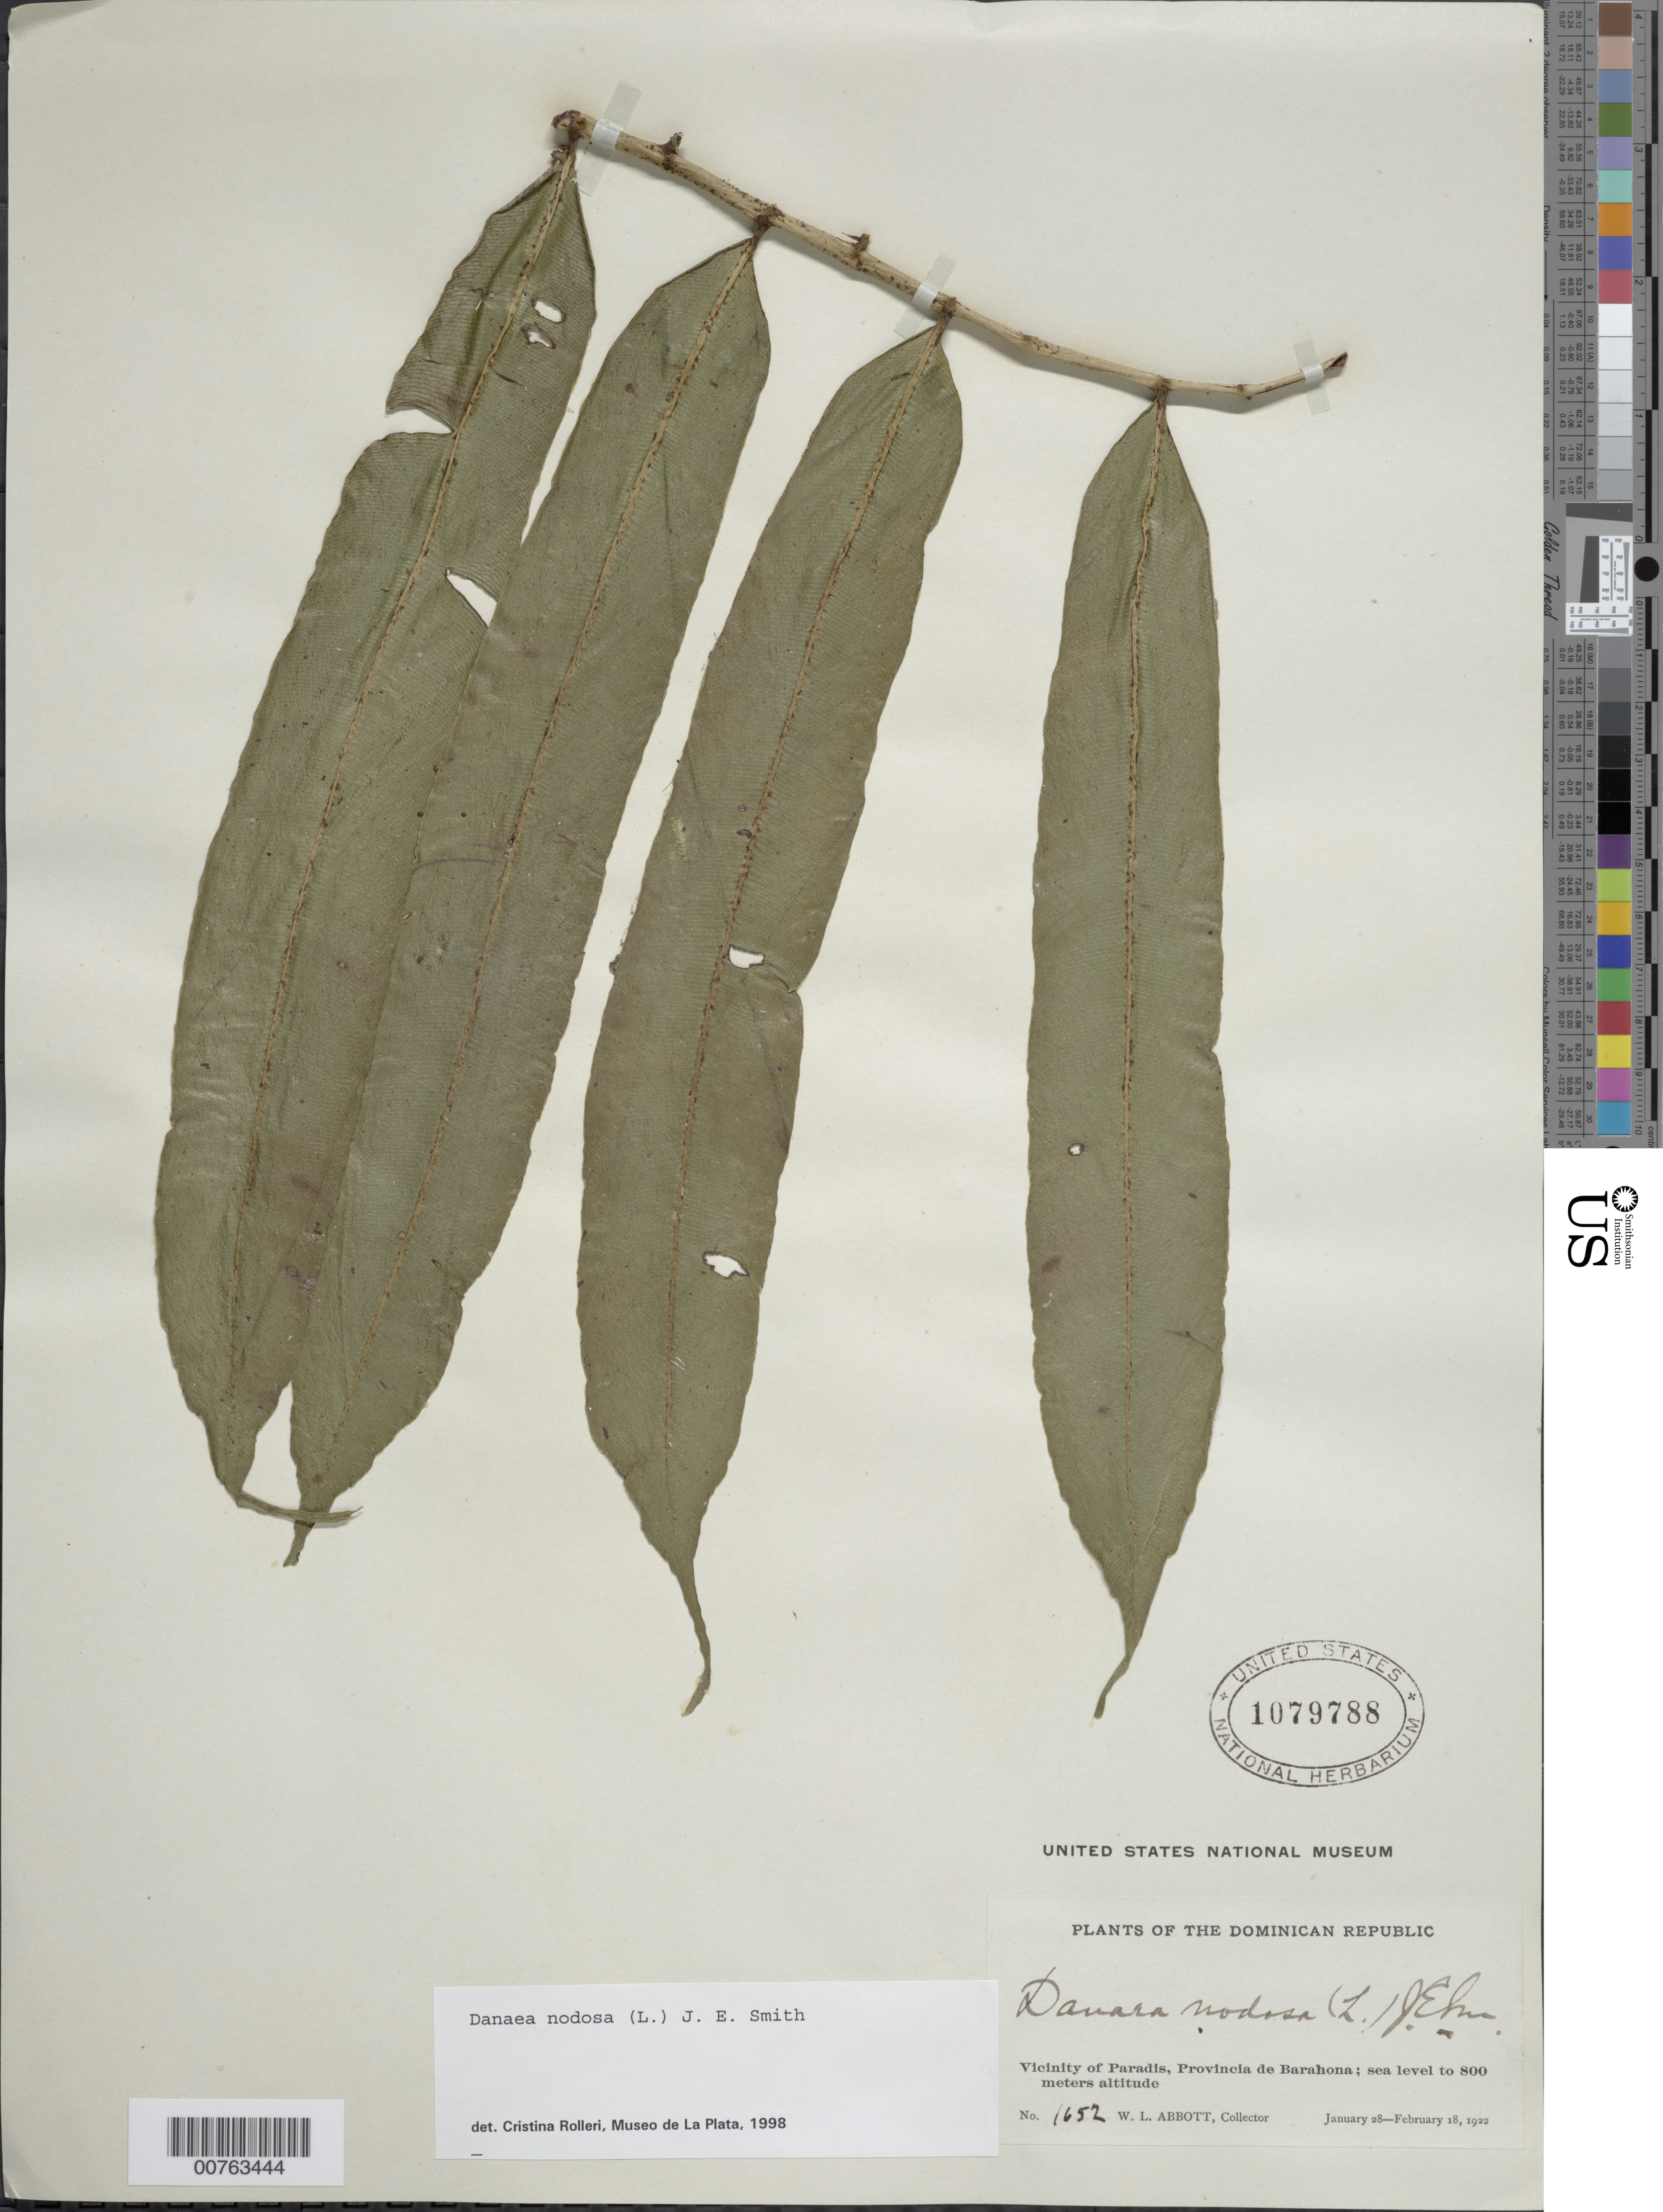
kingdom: Plantae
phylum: Tracheophyta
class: Polypodiopsida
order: Marattiales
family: Marattiaceae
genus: Danaea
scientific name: Danaea nodosa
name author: (L.) Sm.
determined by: Rolleri, Cristina H.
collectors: W. L. Abbott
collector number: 1652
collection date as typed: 28 Feb 1922 18 Feb 1922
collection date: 1922-02-18/1922-02-28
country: Dominican Republic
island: Hispaniola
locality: Vicinity of Paradis, Provincia de Barahona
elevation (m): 0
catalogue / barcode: US 1079788